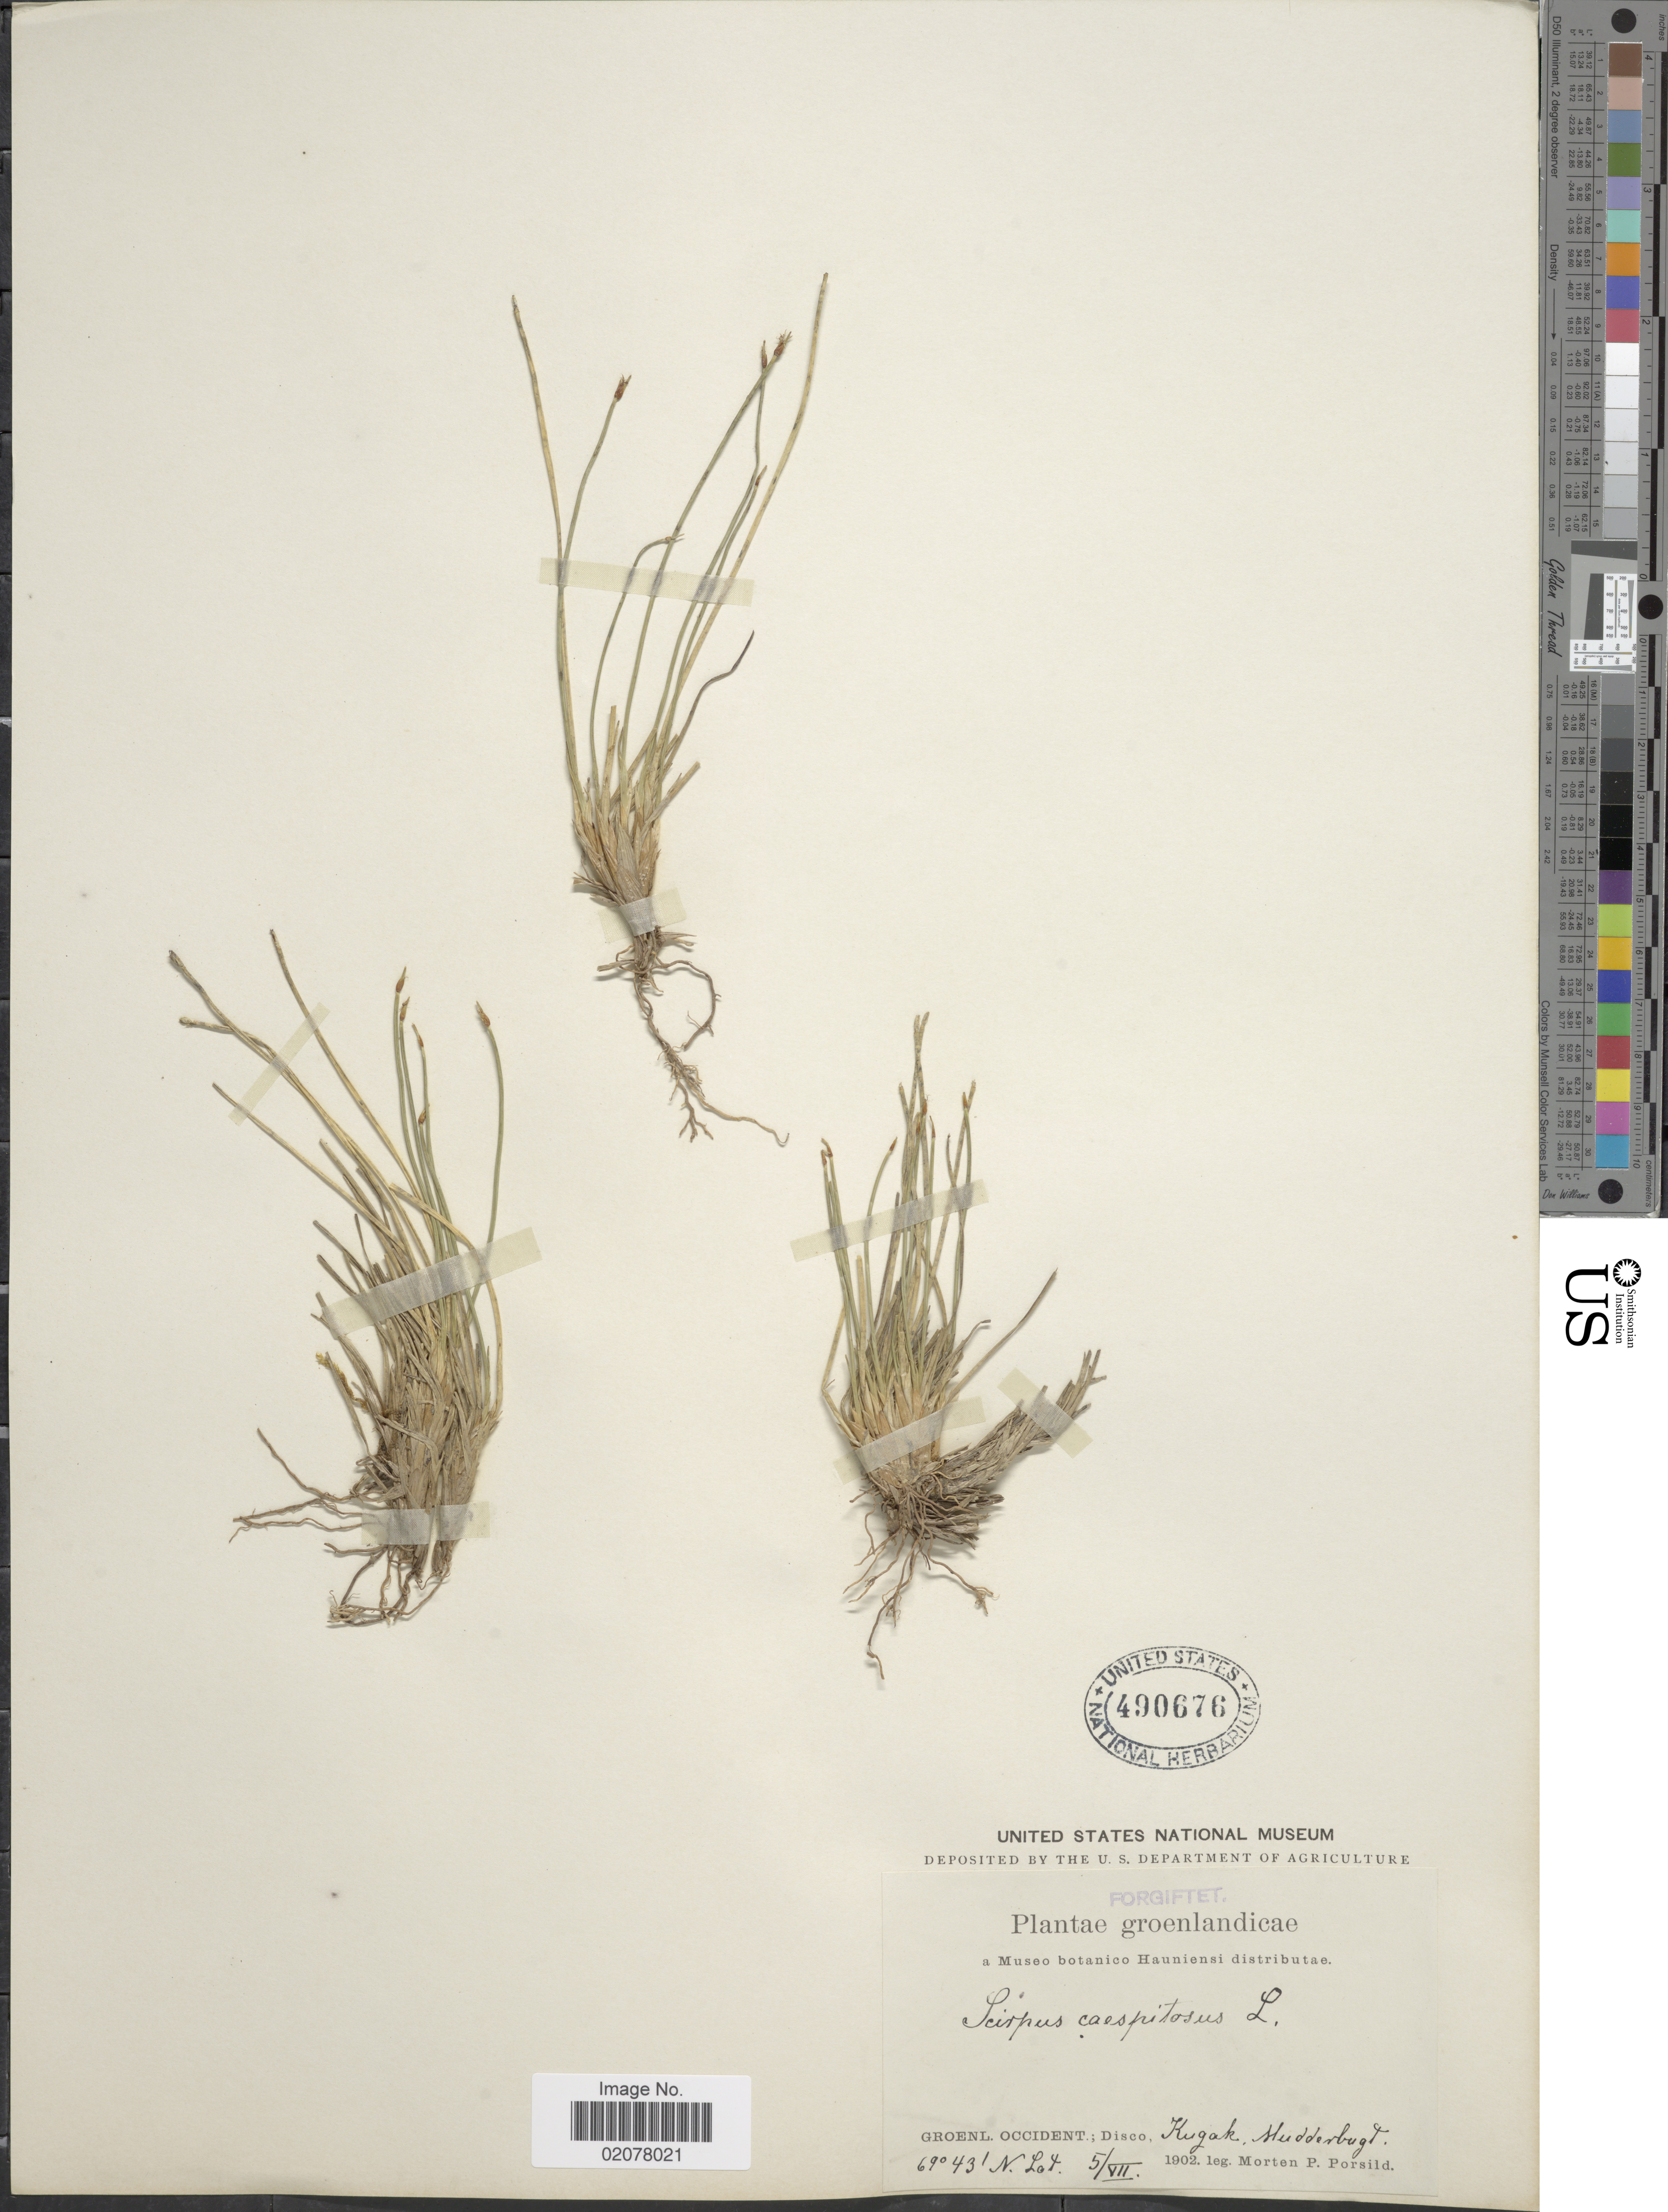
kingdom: Plantae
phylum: Tracheophyta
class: Liliopsida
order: Poales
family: Cyperaceae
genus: Trichophorum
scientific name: Trichophorum cespitosum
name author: (L.) Hartm.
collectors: M. P. Porsild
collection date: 1902-07-05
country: Greenland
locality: Groenlandicae. Groenl. Occident.; Disco, Kugak, Mudderbugt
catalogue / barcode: US 490676